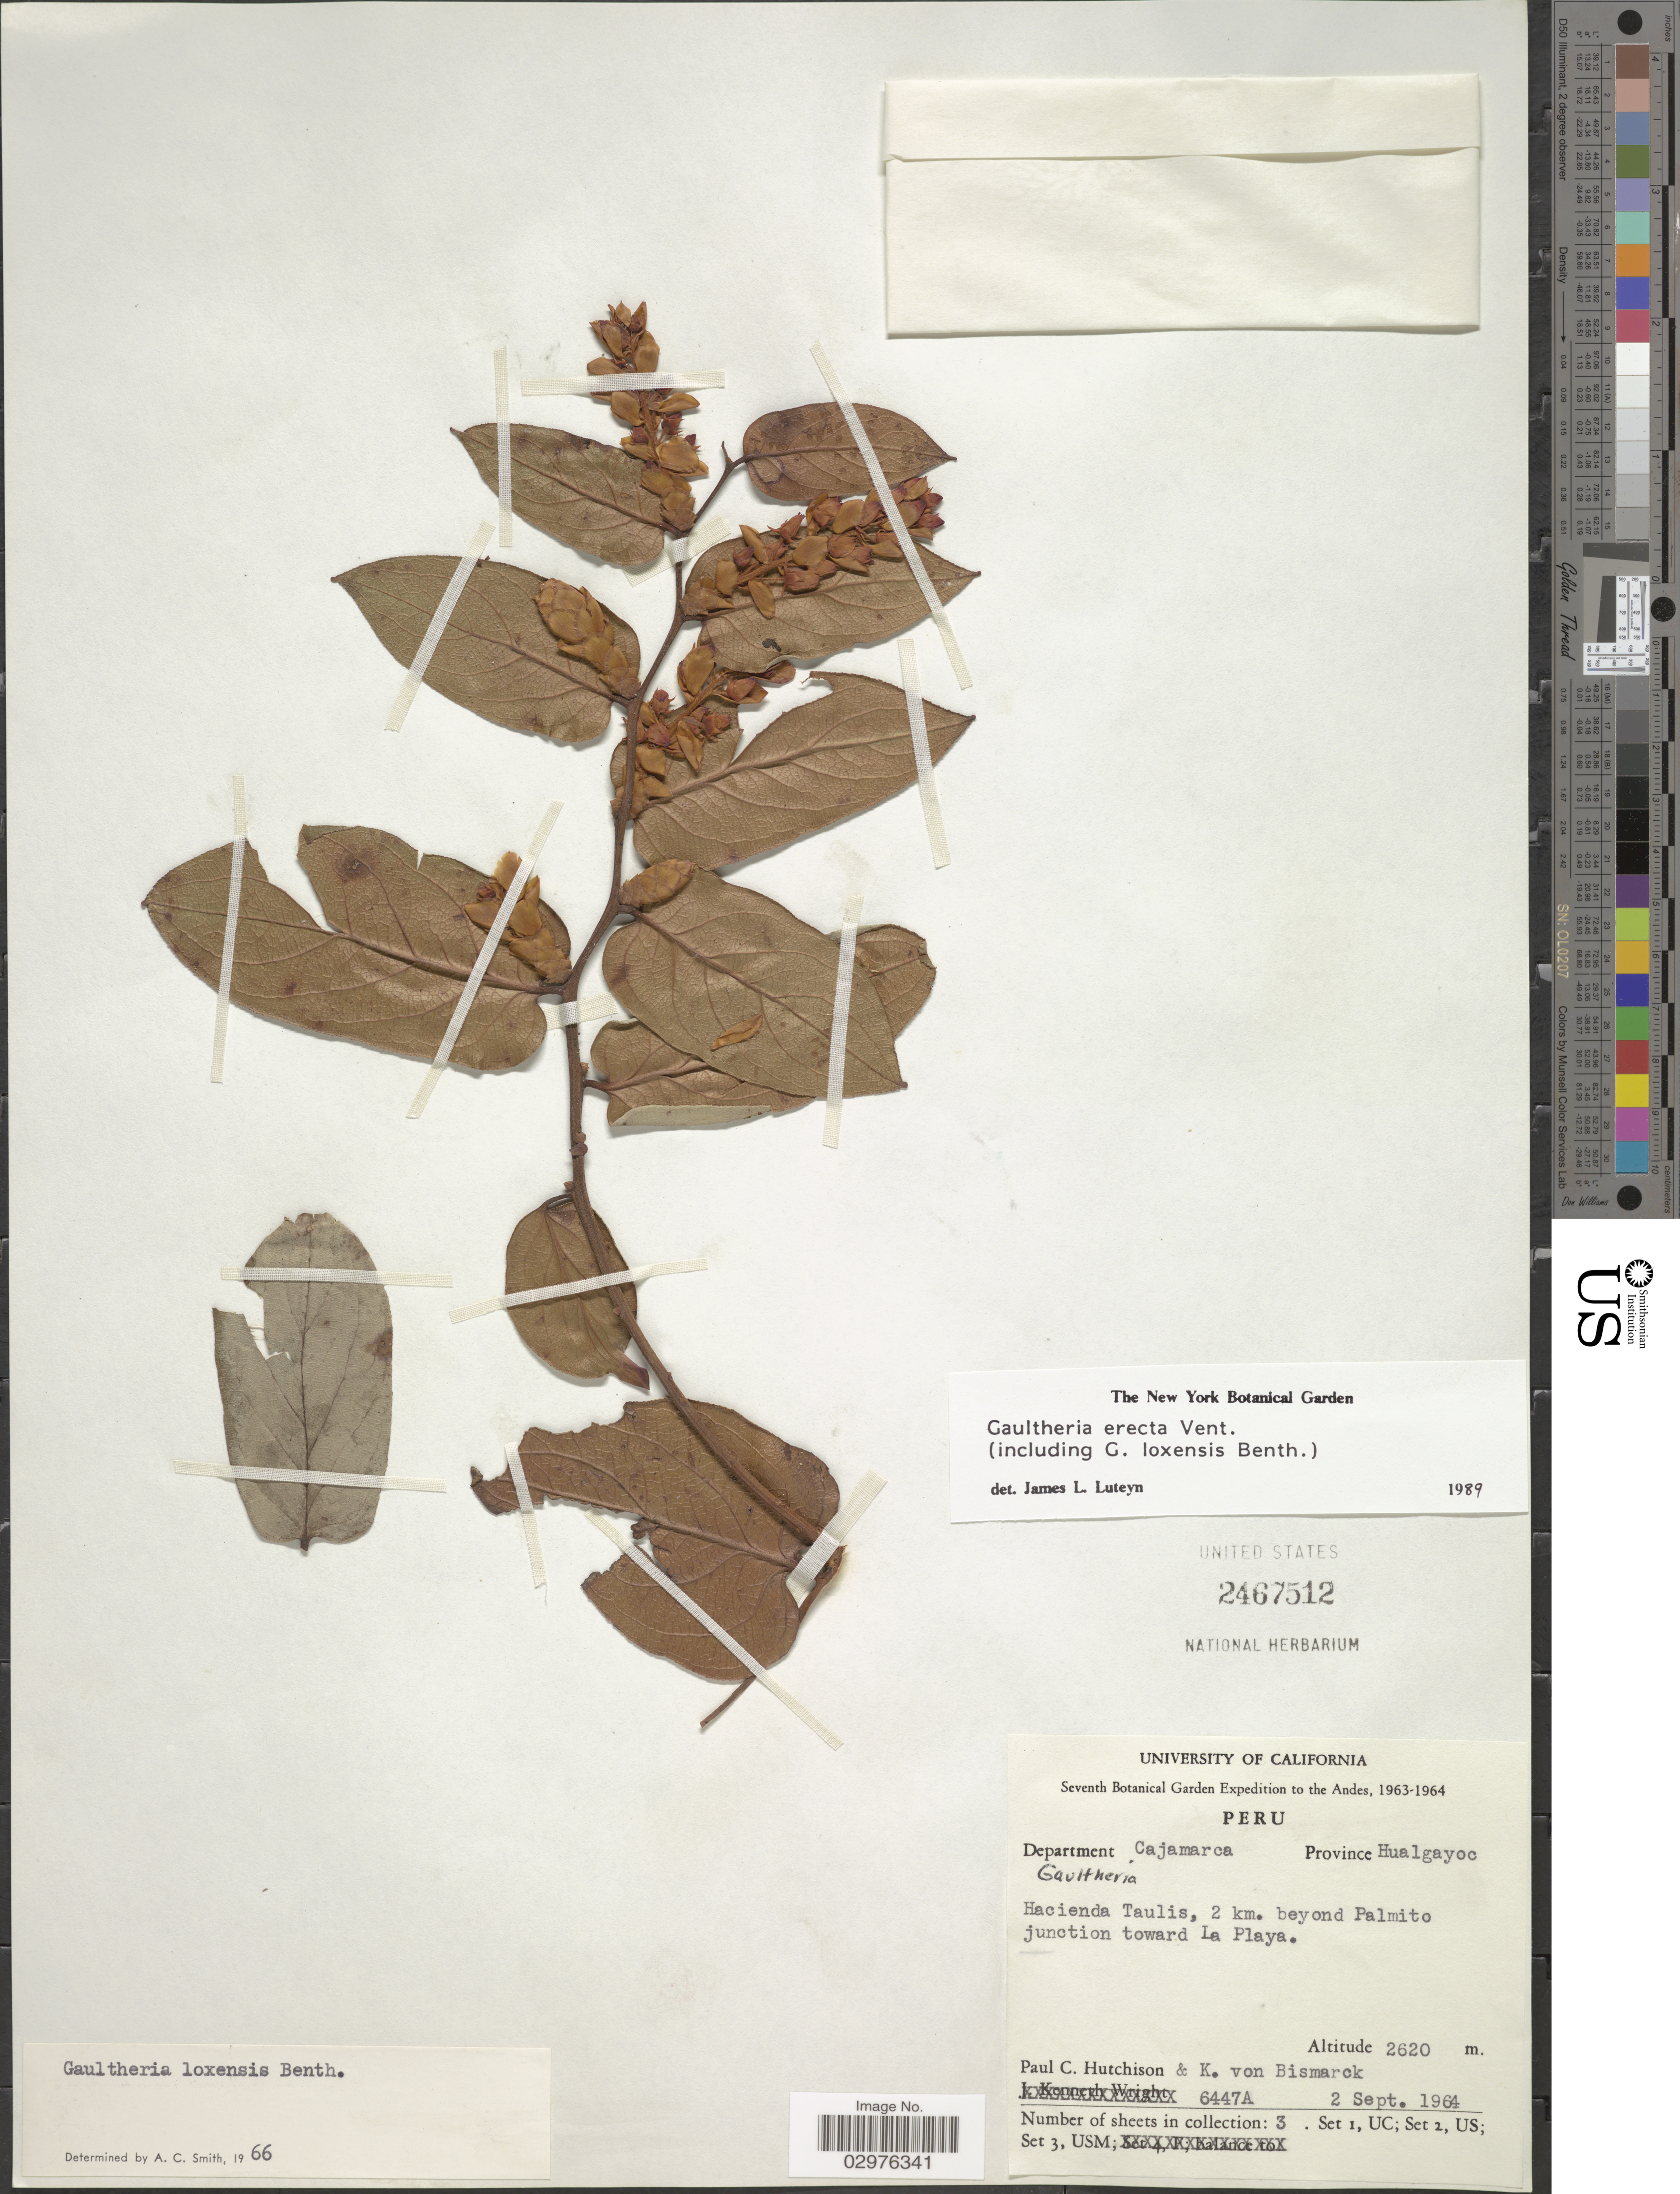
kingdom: Plantae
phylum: Tracheophyta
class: Magnoliopsida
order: Ericales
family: Ericaceae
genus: Gaultheria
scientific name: Gaultheria erecta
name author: Vent.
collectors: P. C. Hutchison & K. von Bismarck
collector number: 6447A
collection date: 1964-09-02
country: Peru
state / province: Cajamarca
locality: The Andes. Department Cajamarca. Province Hualgayoc. Hacienda Taulis, 2 km. beyond Palmito junction toward La Playa.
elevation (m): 2620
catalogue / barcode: US 2467512